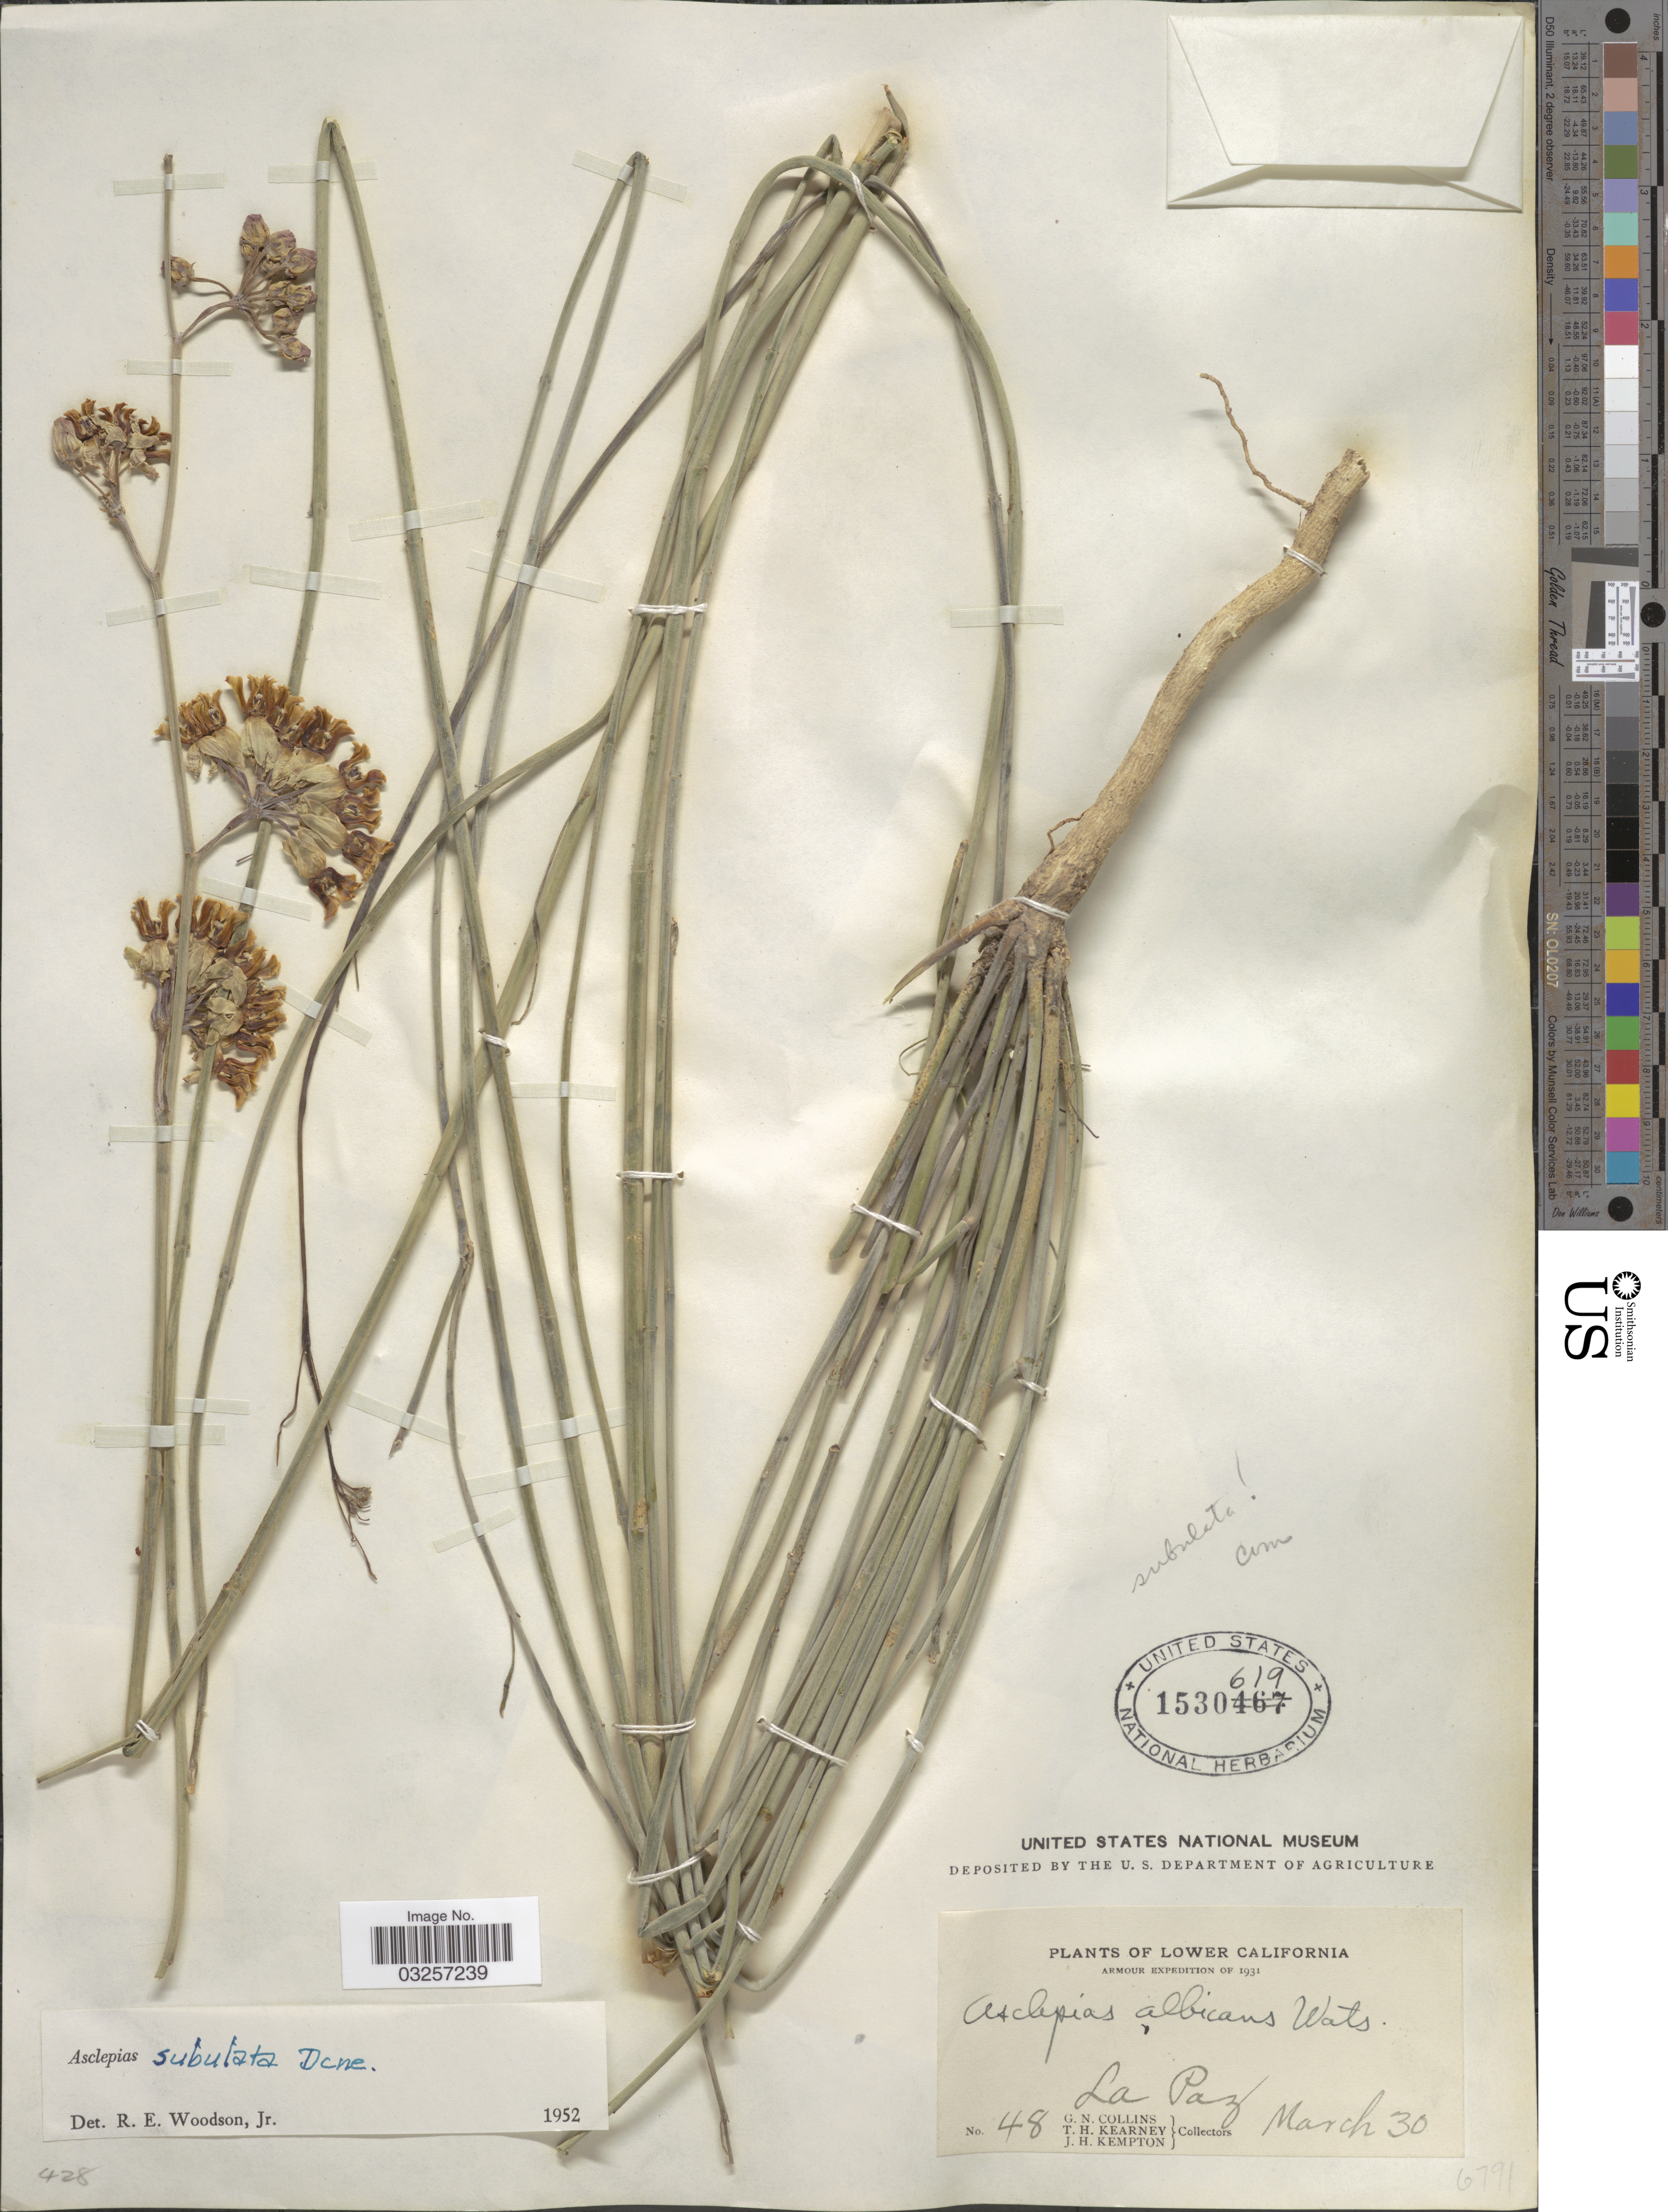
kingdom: Plantae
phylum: Tracheophyta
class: Magnoliopsida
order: Gentianales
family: Apocynaceae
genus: Asclepias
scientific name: Asclepias subulata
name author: Decne.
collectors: G. Collins, T. H. Kearney & J. H. Kempton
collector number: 48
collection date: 1931-03-30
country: Mexico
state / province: Baja California Sur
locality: Lower California. La Paz.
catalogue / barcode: US 1530619